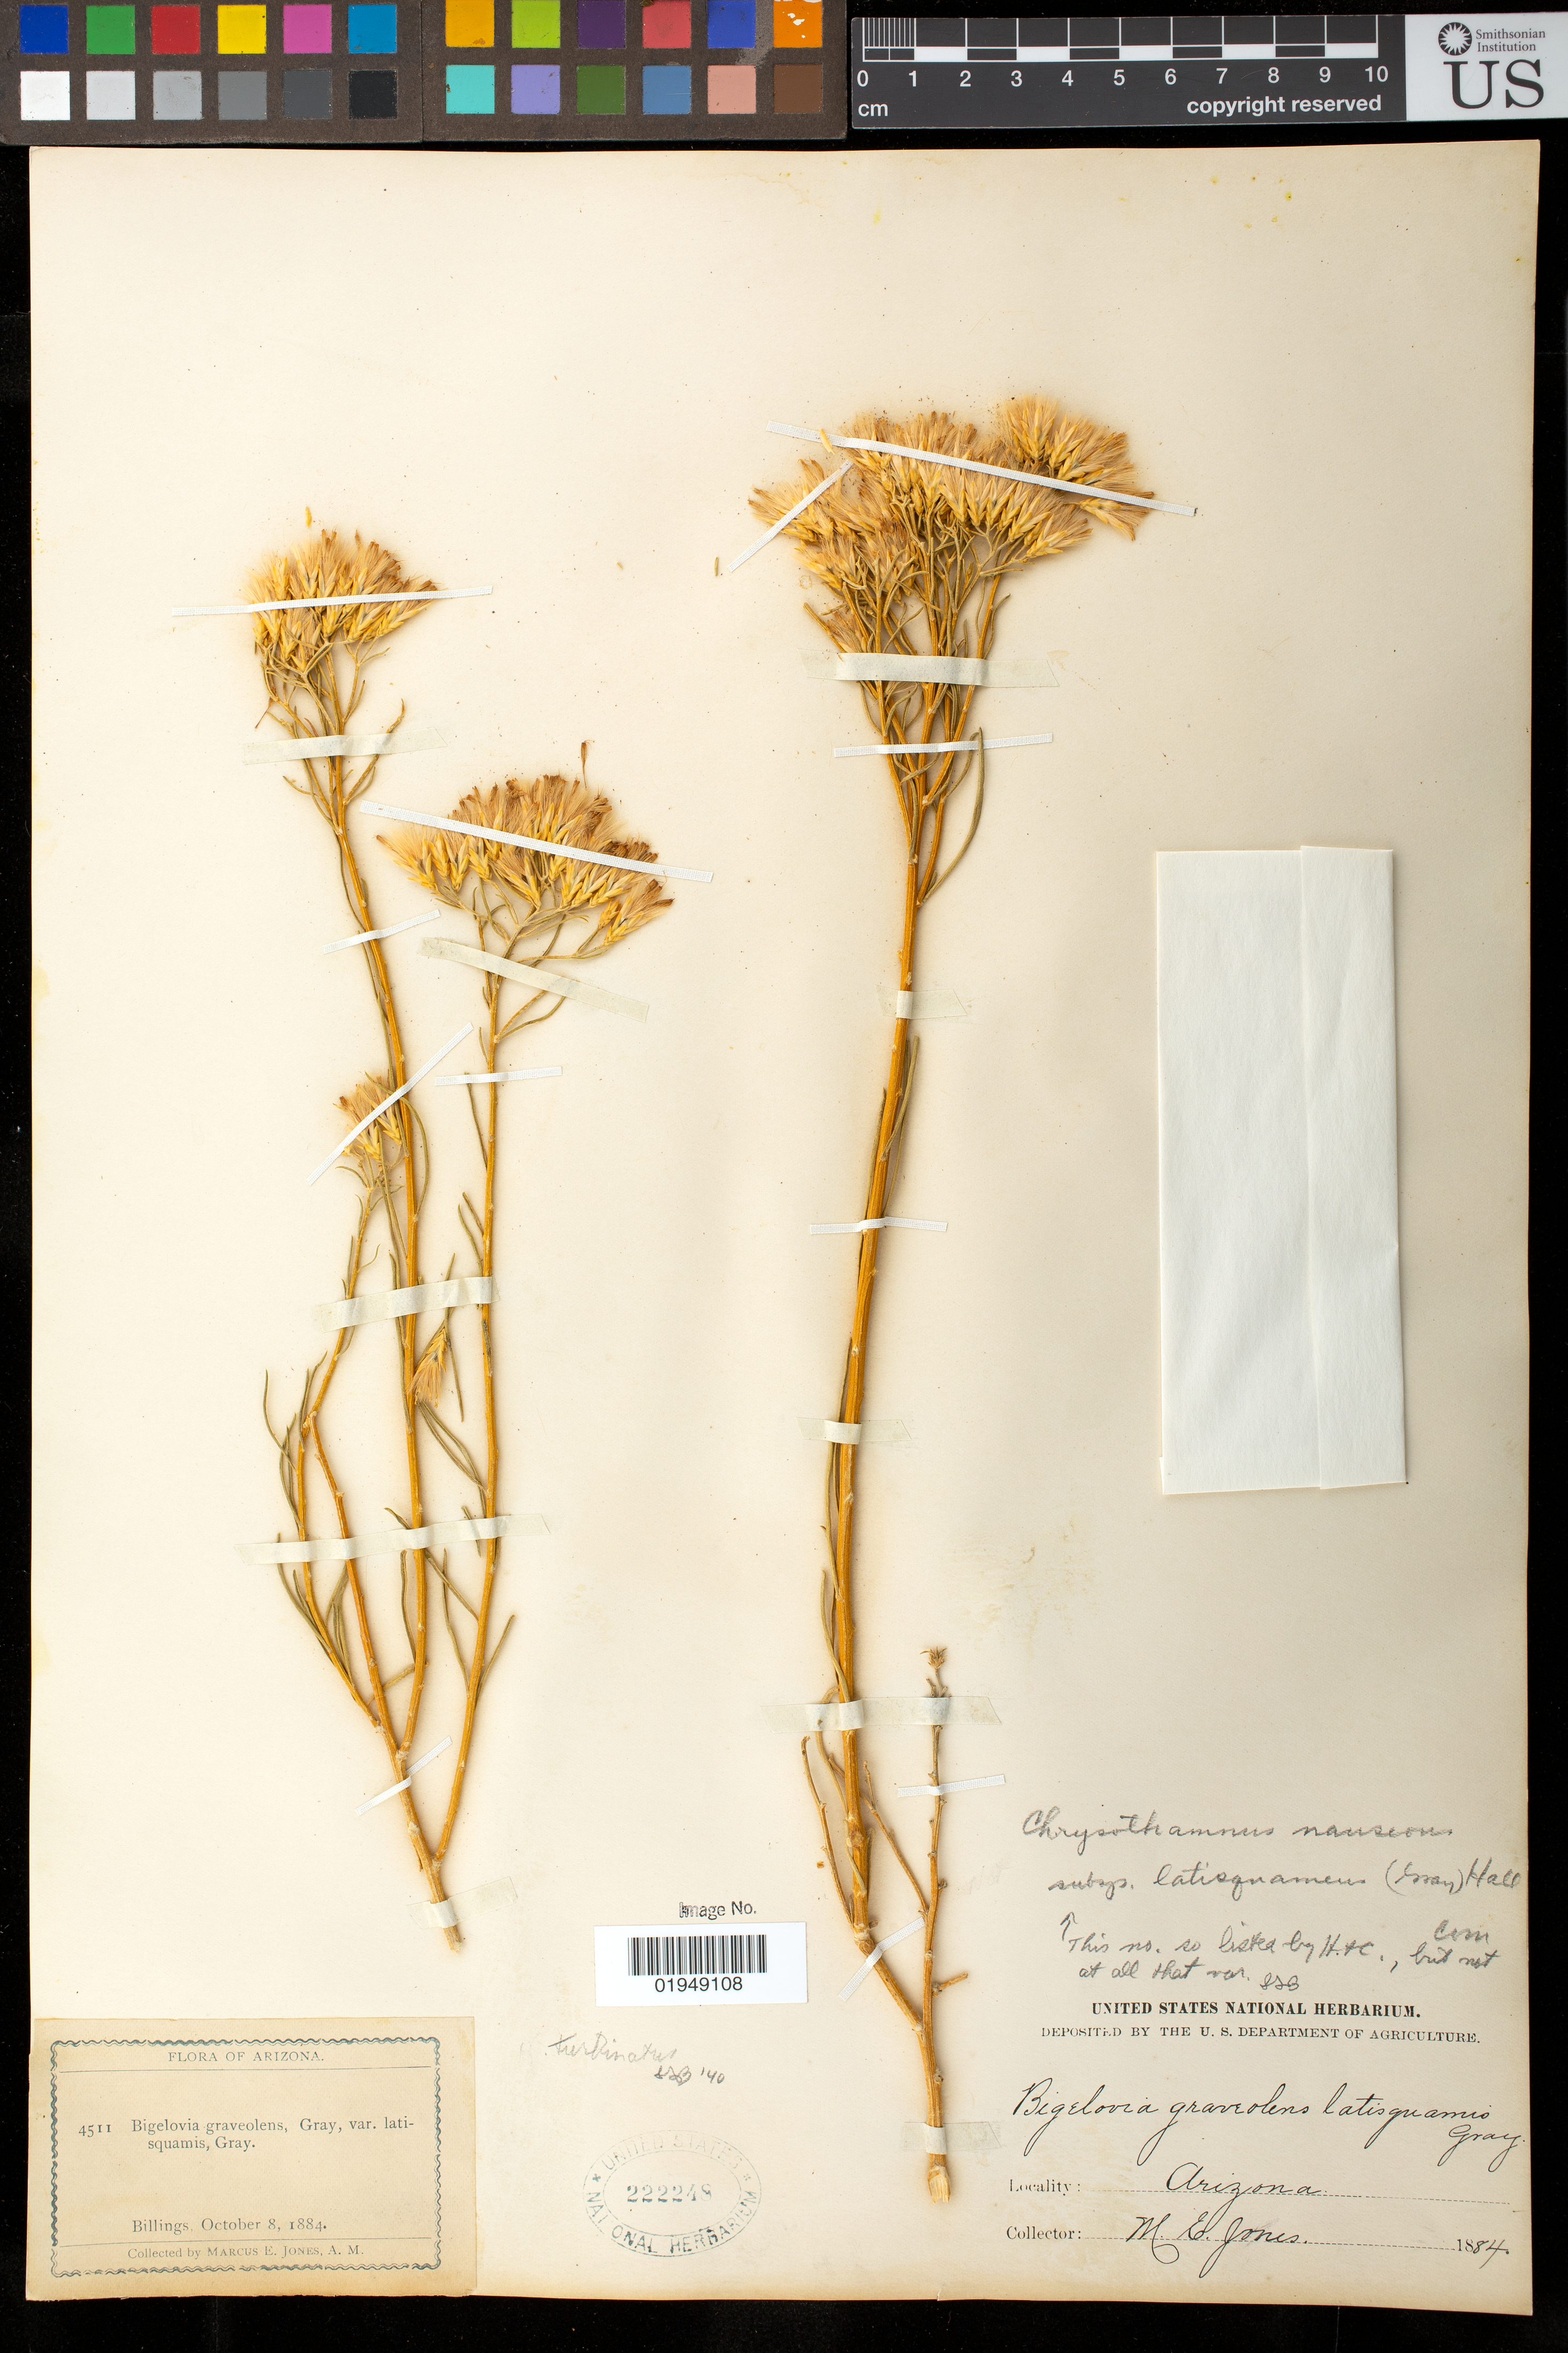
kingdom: Plantae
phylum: Tracheophyta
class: Magnoliopsida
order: Asterales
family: Asteraceae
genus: Ericameria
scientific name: Ericameria nauseosa var. graveolens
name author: (Nutt.) Reveal & Schuyler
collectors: M. E. Jones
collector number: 6382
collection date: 1884-10-08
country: United States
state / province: Arizona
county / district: Apache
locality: Billings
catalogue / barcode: US 222248